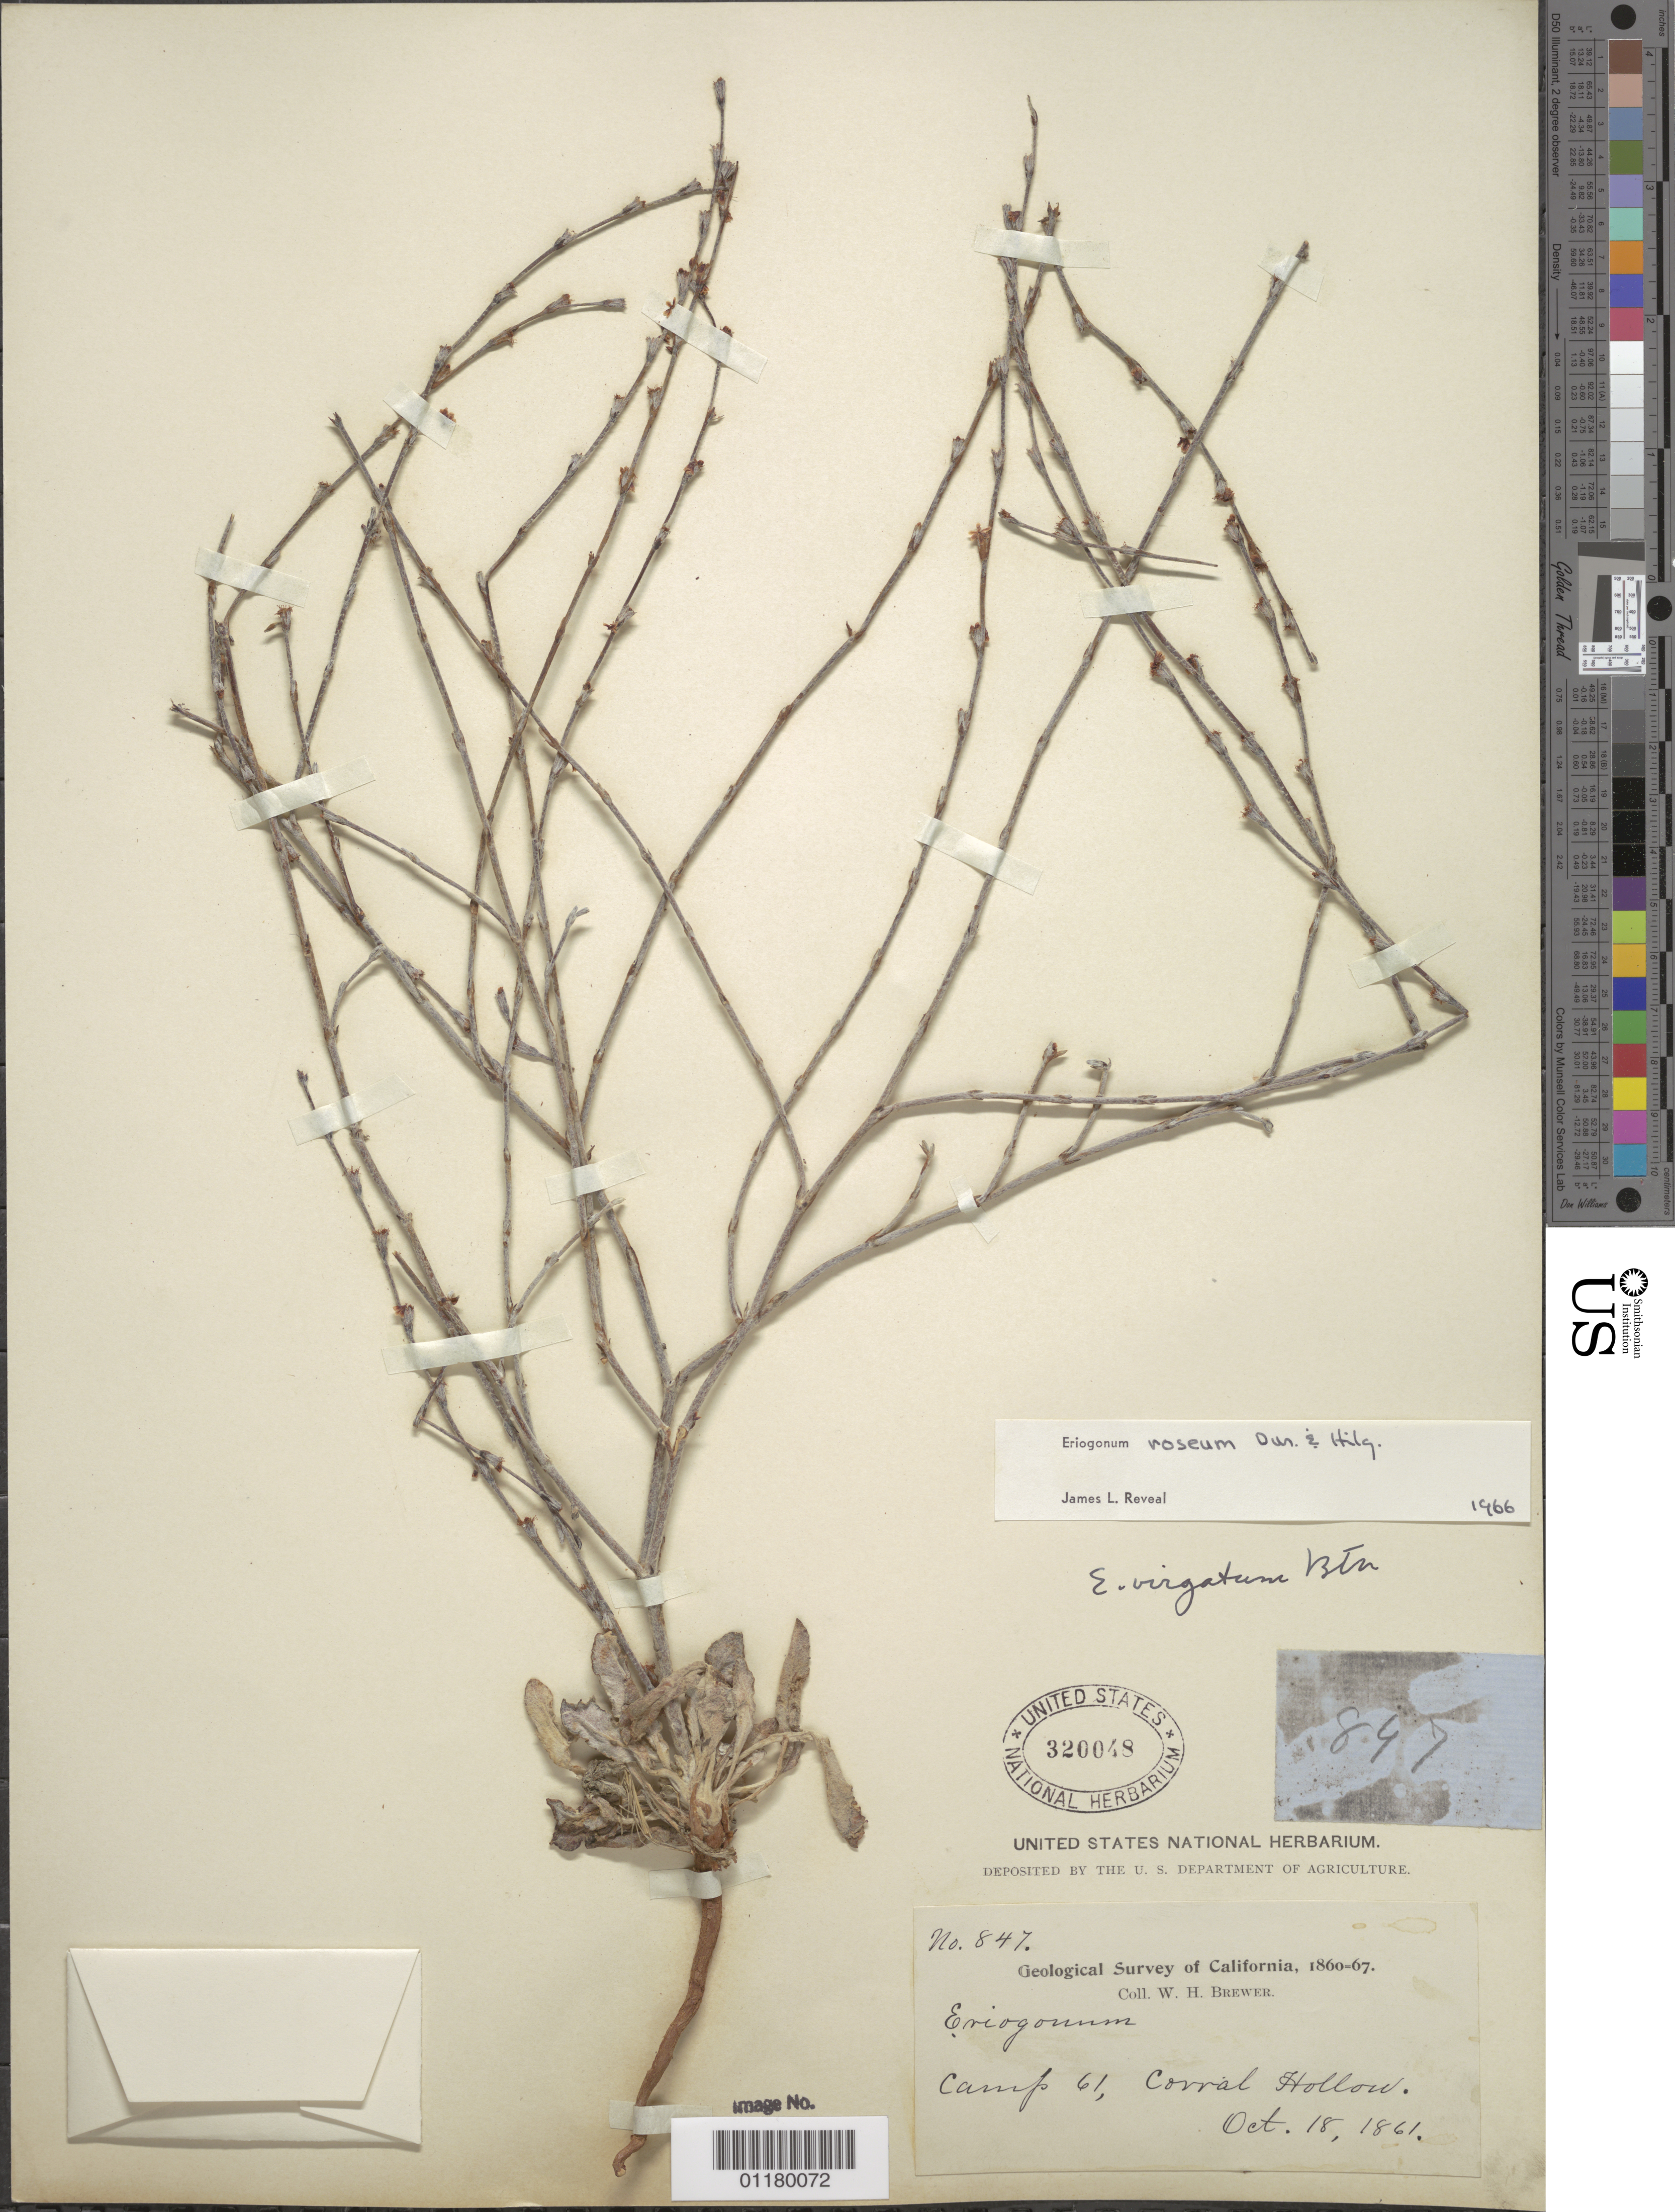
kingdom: Plantae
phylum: Tracheophyta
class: Magnoliopsida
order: Caryophyllales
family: Polygonaceae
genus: Eriogonum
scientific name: Eriogonum roseum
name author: Durand & Hilg.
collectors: W. H. Brewer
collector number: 847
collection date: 1861-10-18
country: United States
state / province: California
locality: At Camp 61, Corral Hollow.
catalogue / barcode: US 320048